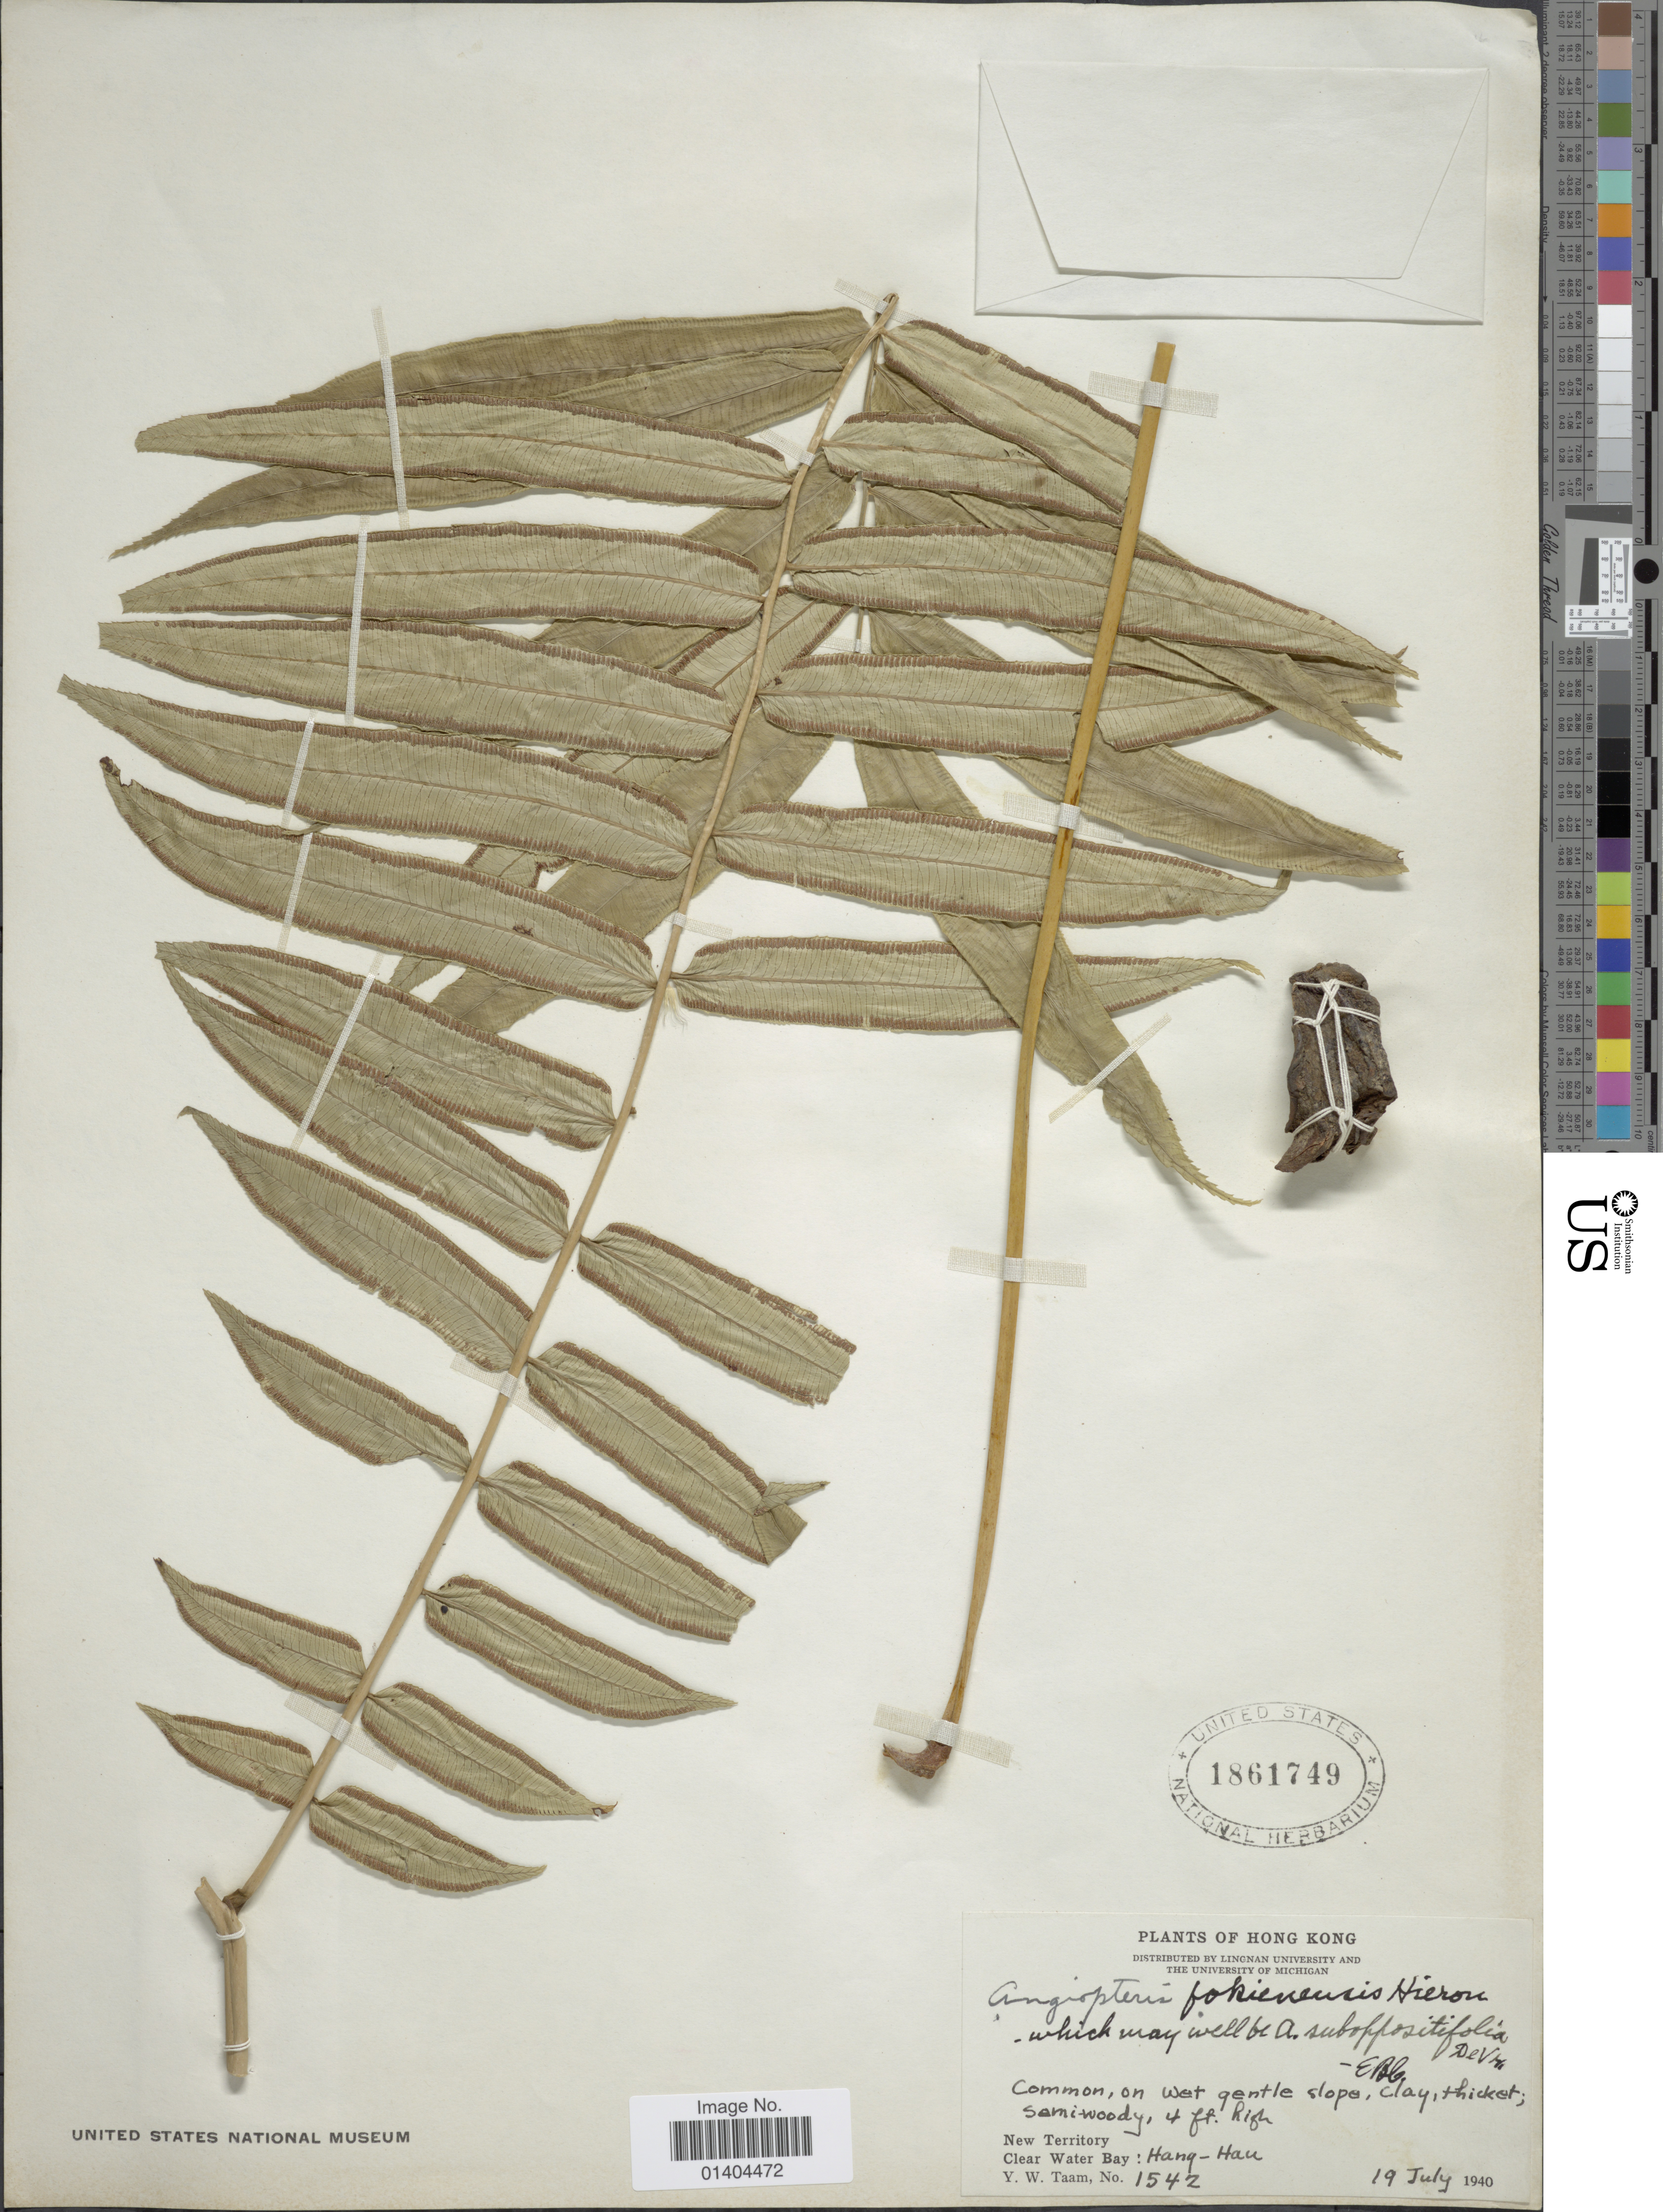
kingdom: Plantae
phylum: Tracheophyta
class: Polypodiopsida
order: Marattiales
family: Marattiaceae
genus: Angiopteris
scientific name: Angiopteris fokiensis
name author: Hieron.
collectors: Y. W. Taam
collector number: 1542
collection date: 1940-07-19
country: China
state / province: Hong Kong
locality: New Territory, Clear water Bay: Hang-Hau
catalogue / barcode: US 1861749